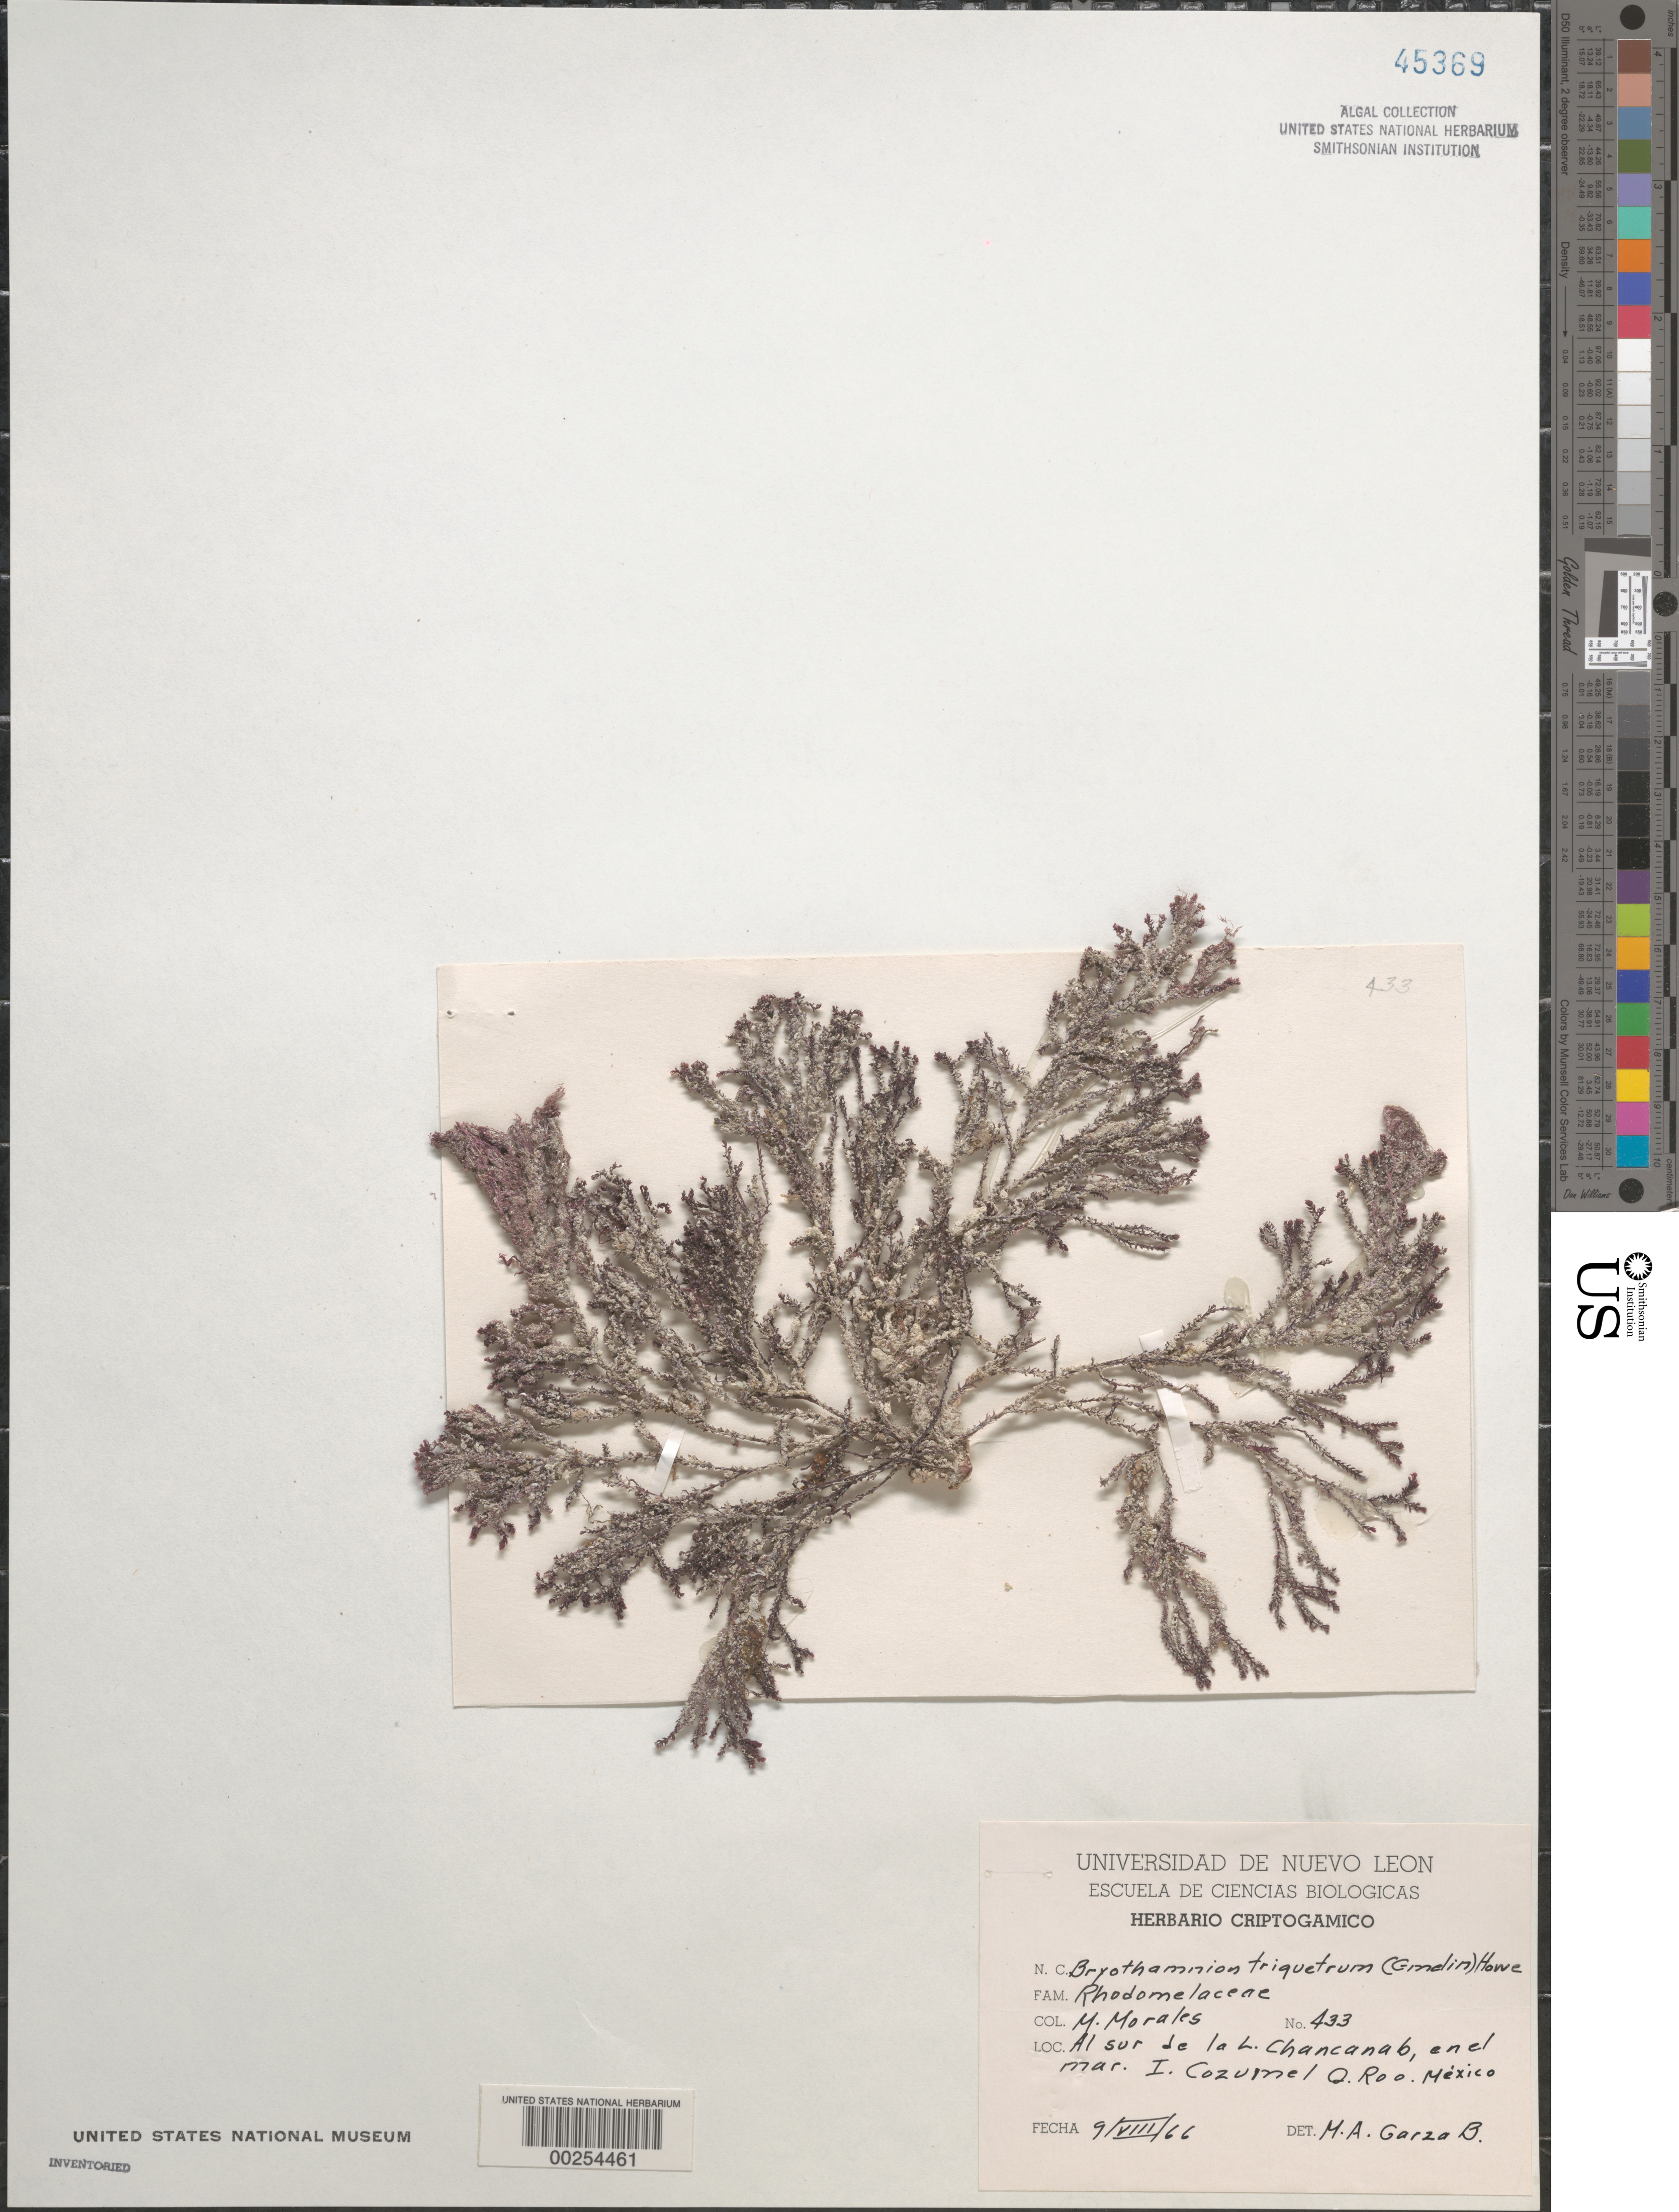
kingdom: Plantae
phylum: Rhodophyta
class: Florideophyceae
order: Ceramiales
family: Rhodomelaceae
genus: Alsidium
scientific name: Alsidium triquetrum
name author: (S.G. Gmel.) Trevis.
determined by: Algae name updating Project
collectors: M. Morales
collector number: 433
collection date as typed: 09 Aug 1966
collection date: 1966-08-09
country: Mexico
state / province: Quintana Roo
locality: Isla cozumel, laguna chancanab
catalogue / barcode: US 45369